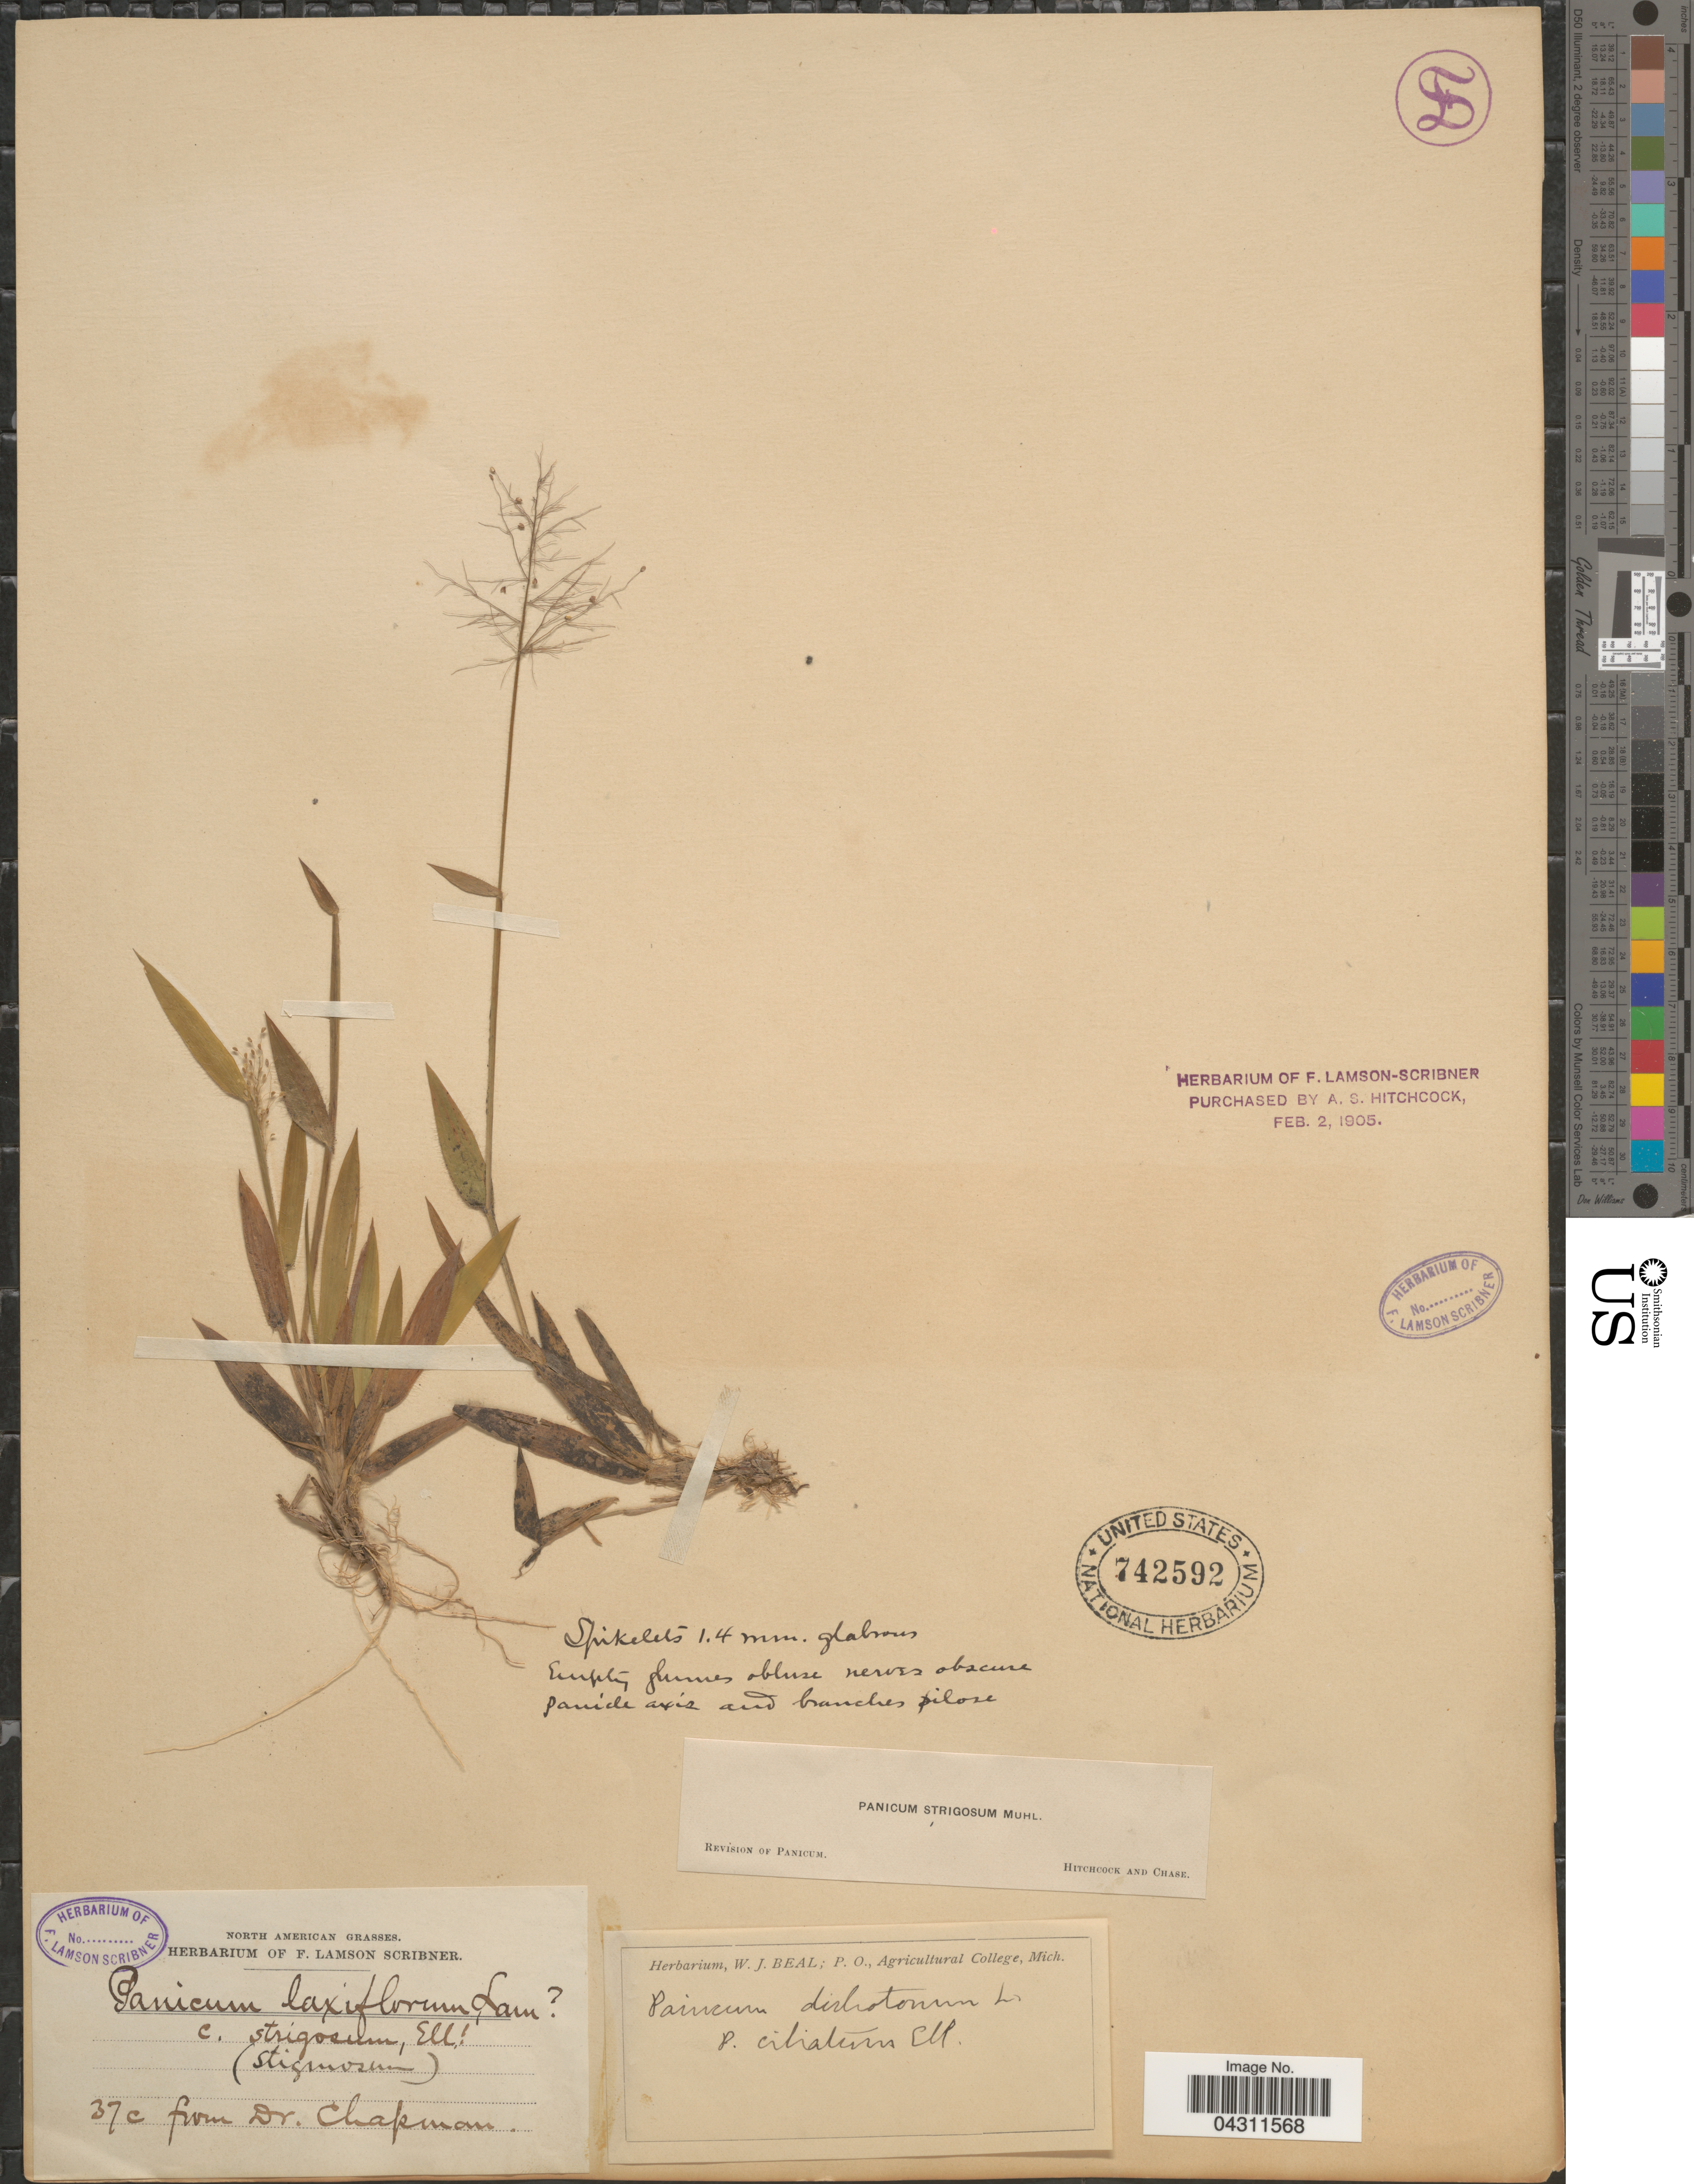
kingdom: Plantae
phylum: Tracheophyta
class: Liliopsida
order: Poales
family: Poaceae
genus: Dichanthelium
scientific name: Dichanthelium strigosum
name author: (Muhl. ex Elliott) Freckmann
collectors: ex herb. F. Lamson Scribner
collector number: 37c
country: United States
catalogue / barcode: US 742592